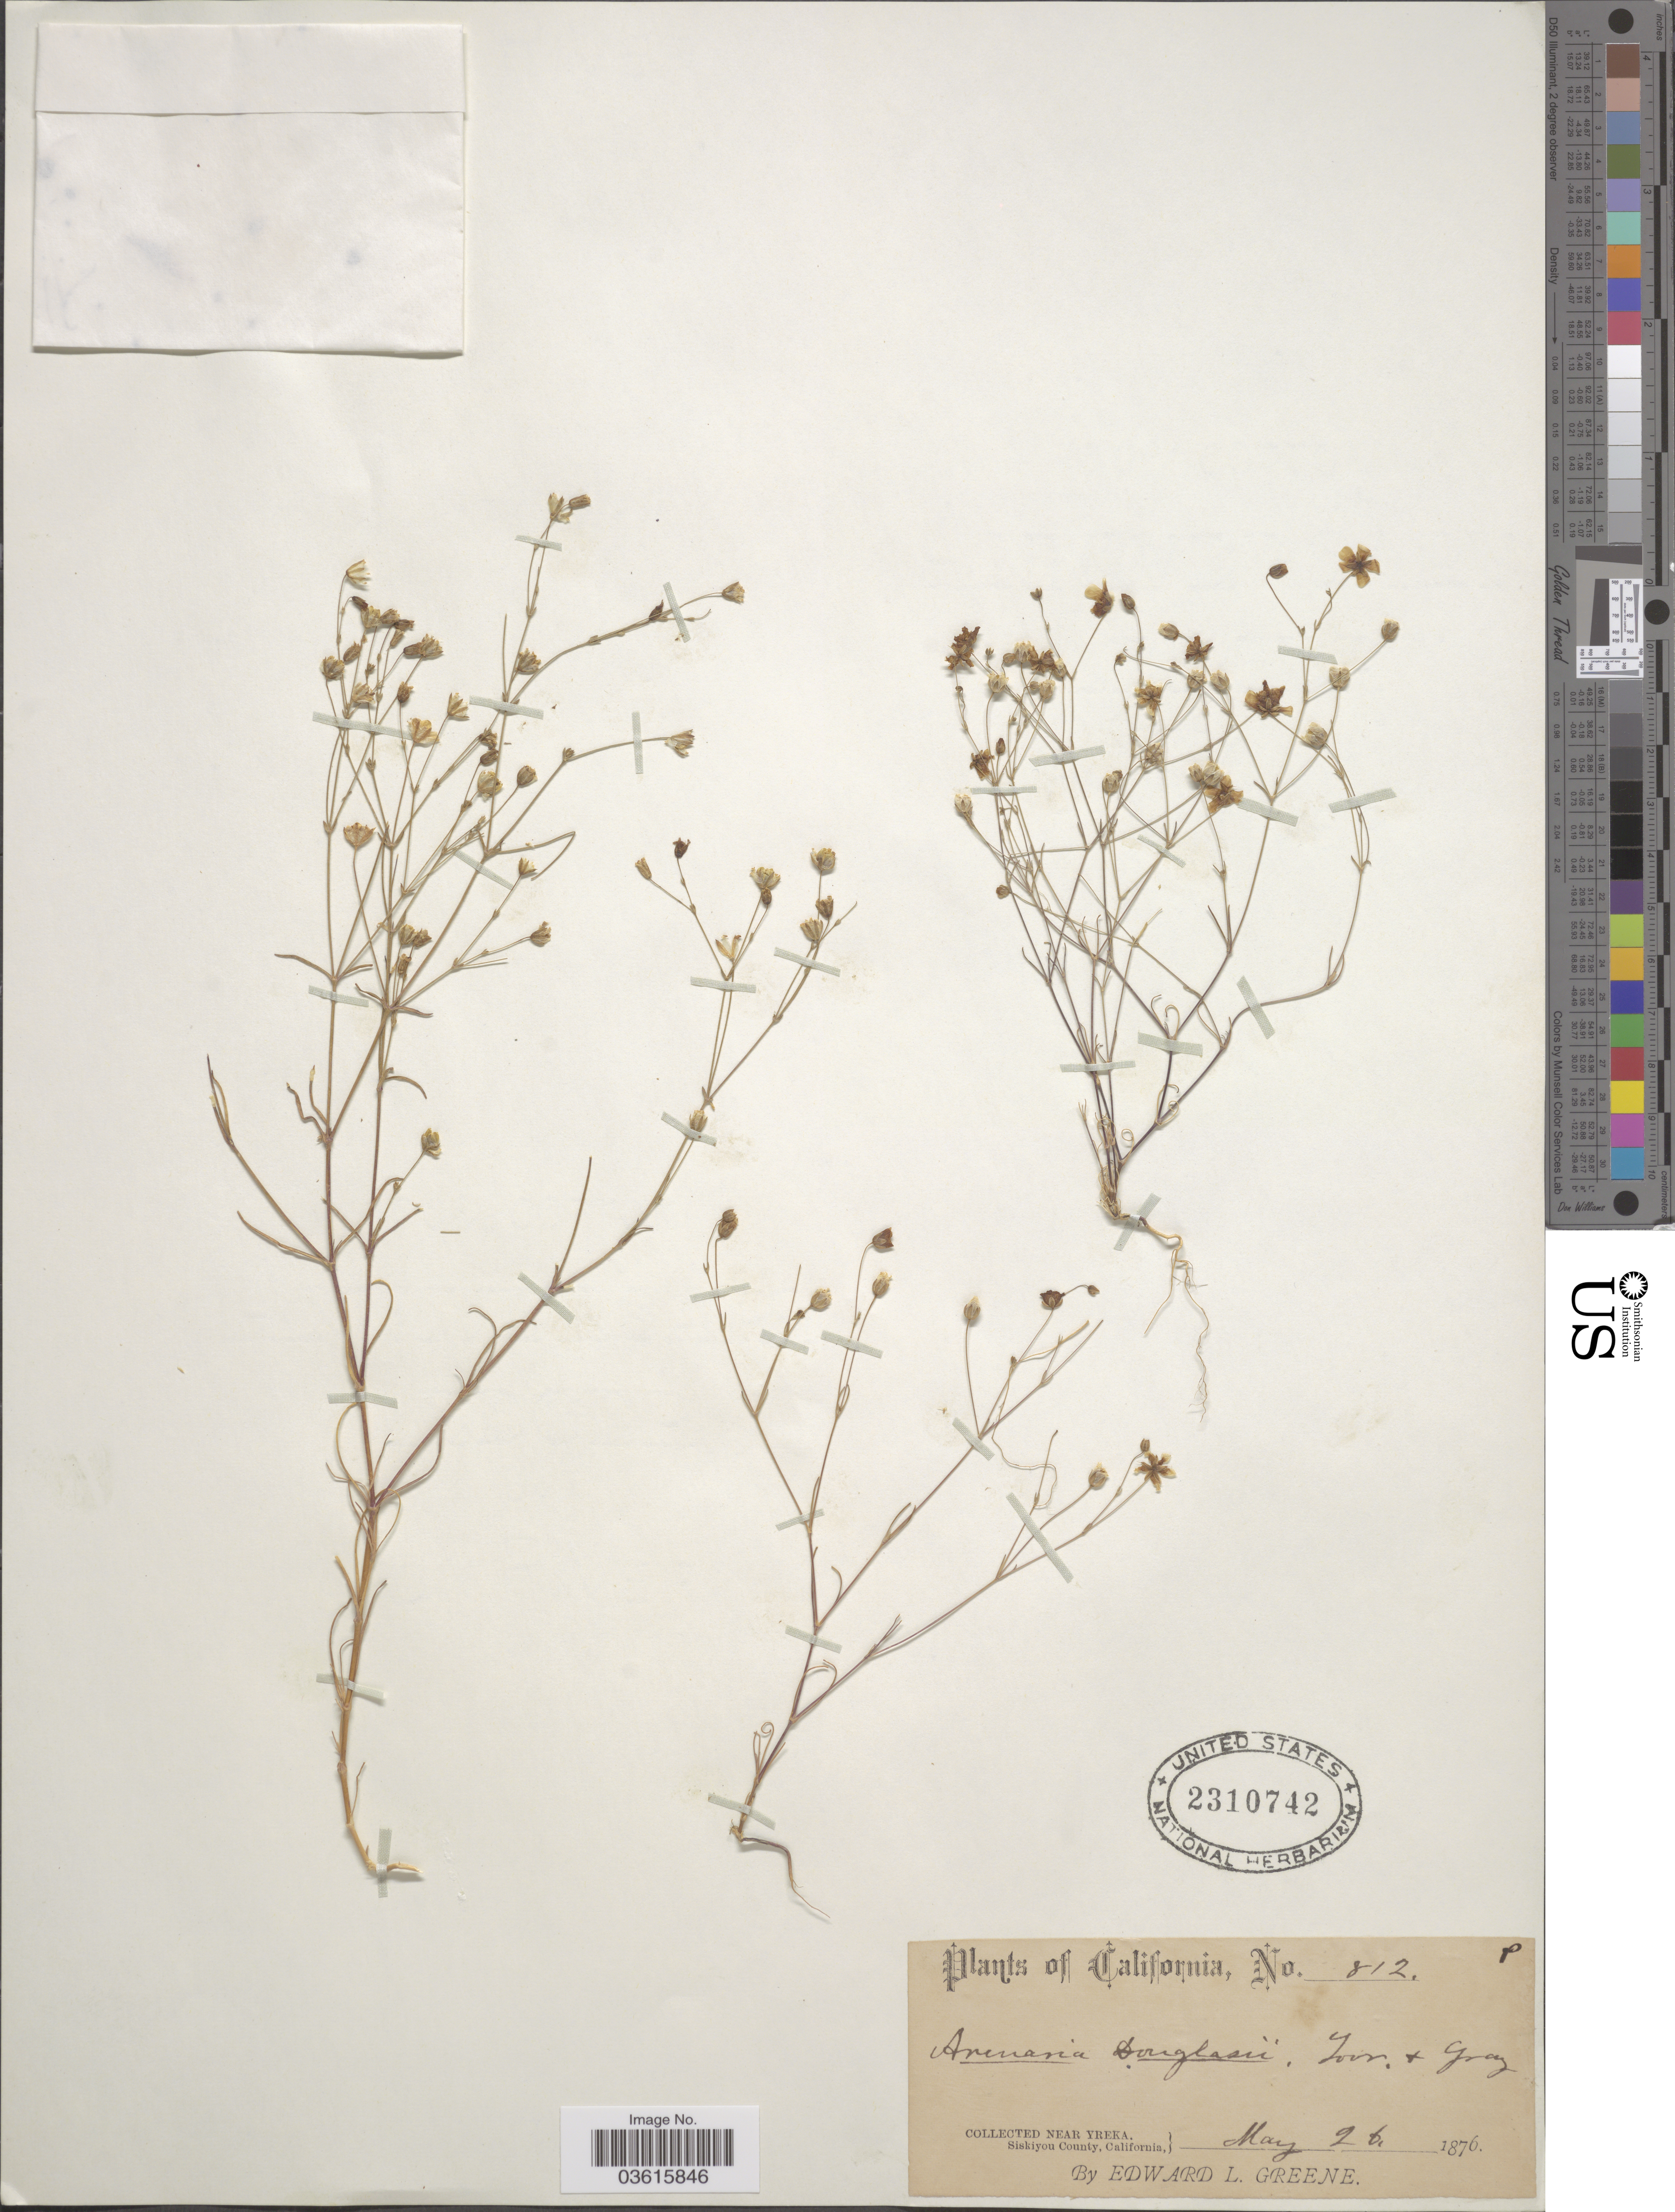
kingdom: Plantae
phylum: Tracheophyta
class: Magnoliopsida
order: Caryophyllales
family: Caryophyllaceae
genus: Minuartia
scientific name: Minuartia douglasii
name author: Mattf.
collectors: E. L. Greene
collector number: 812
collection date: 1876-05-26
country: United States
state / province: California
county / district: Siskiyou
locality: Near Yreka. Siskiyou County.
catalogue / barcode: US 2310742